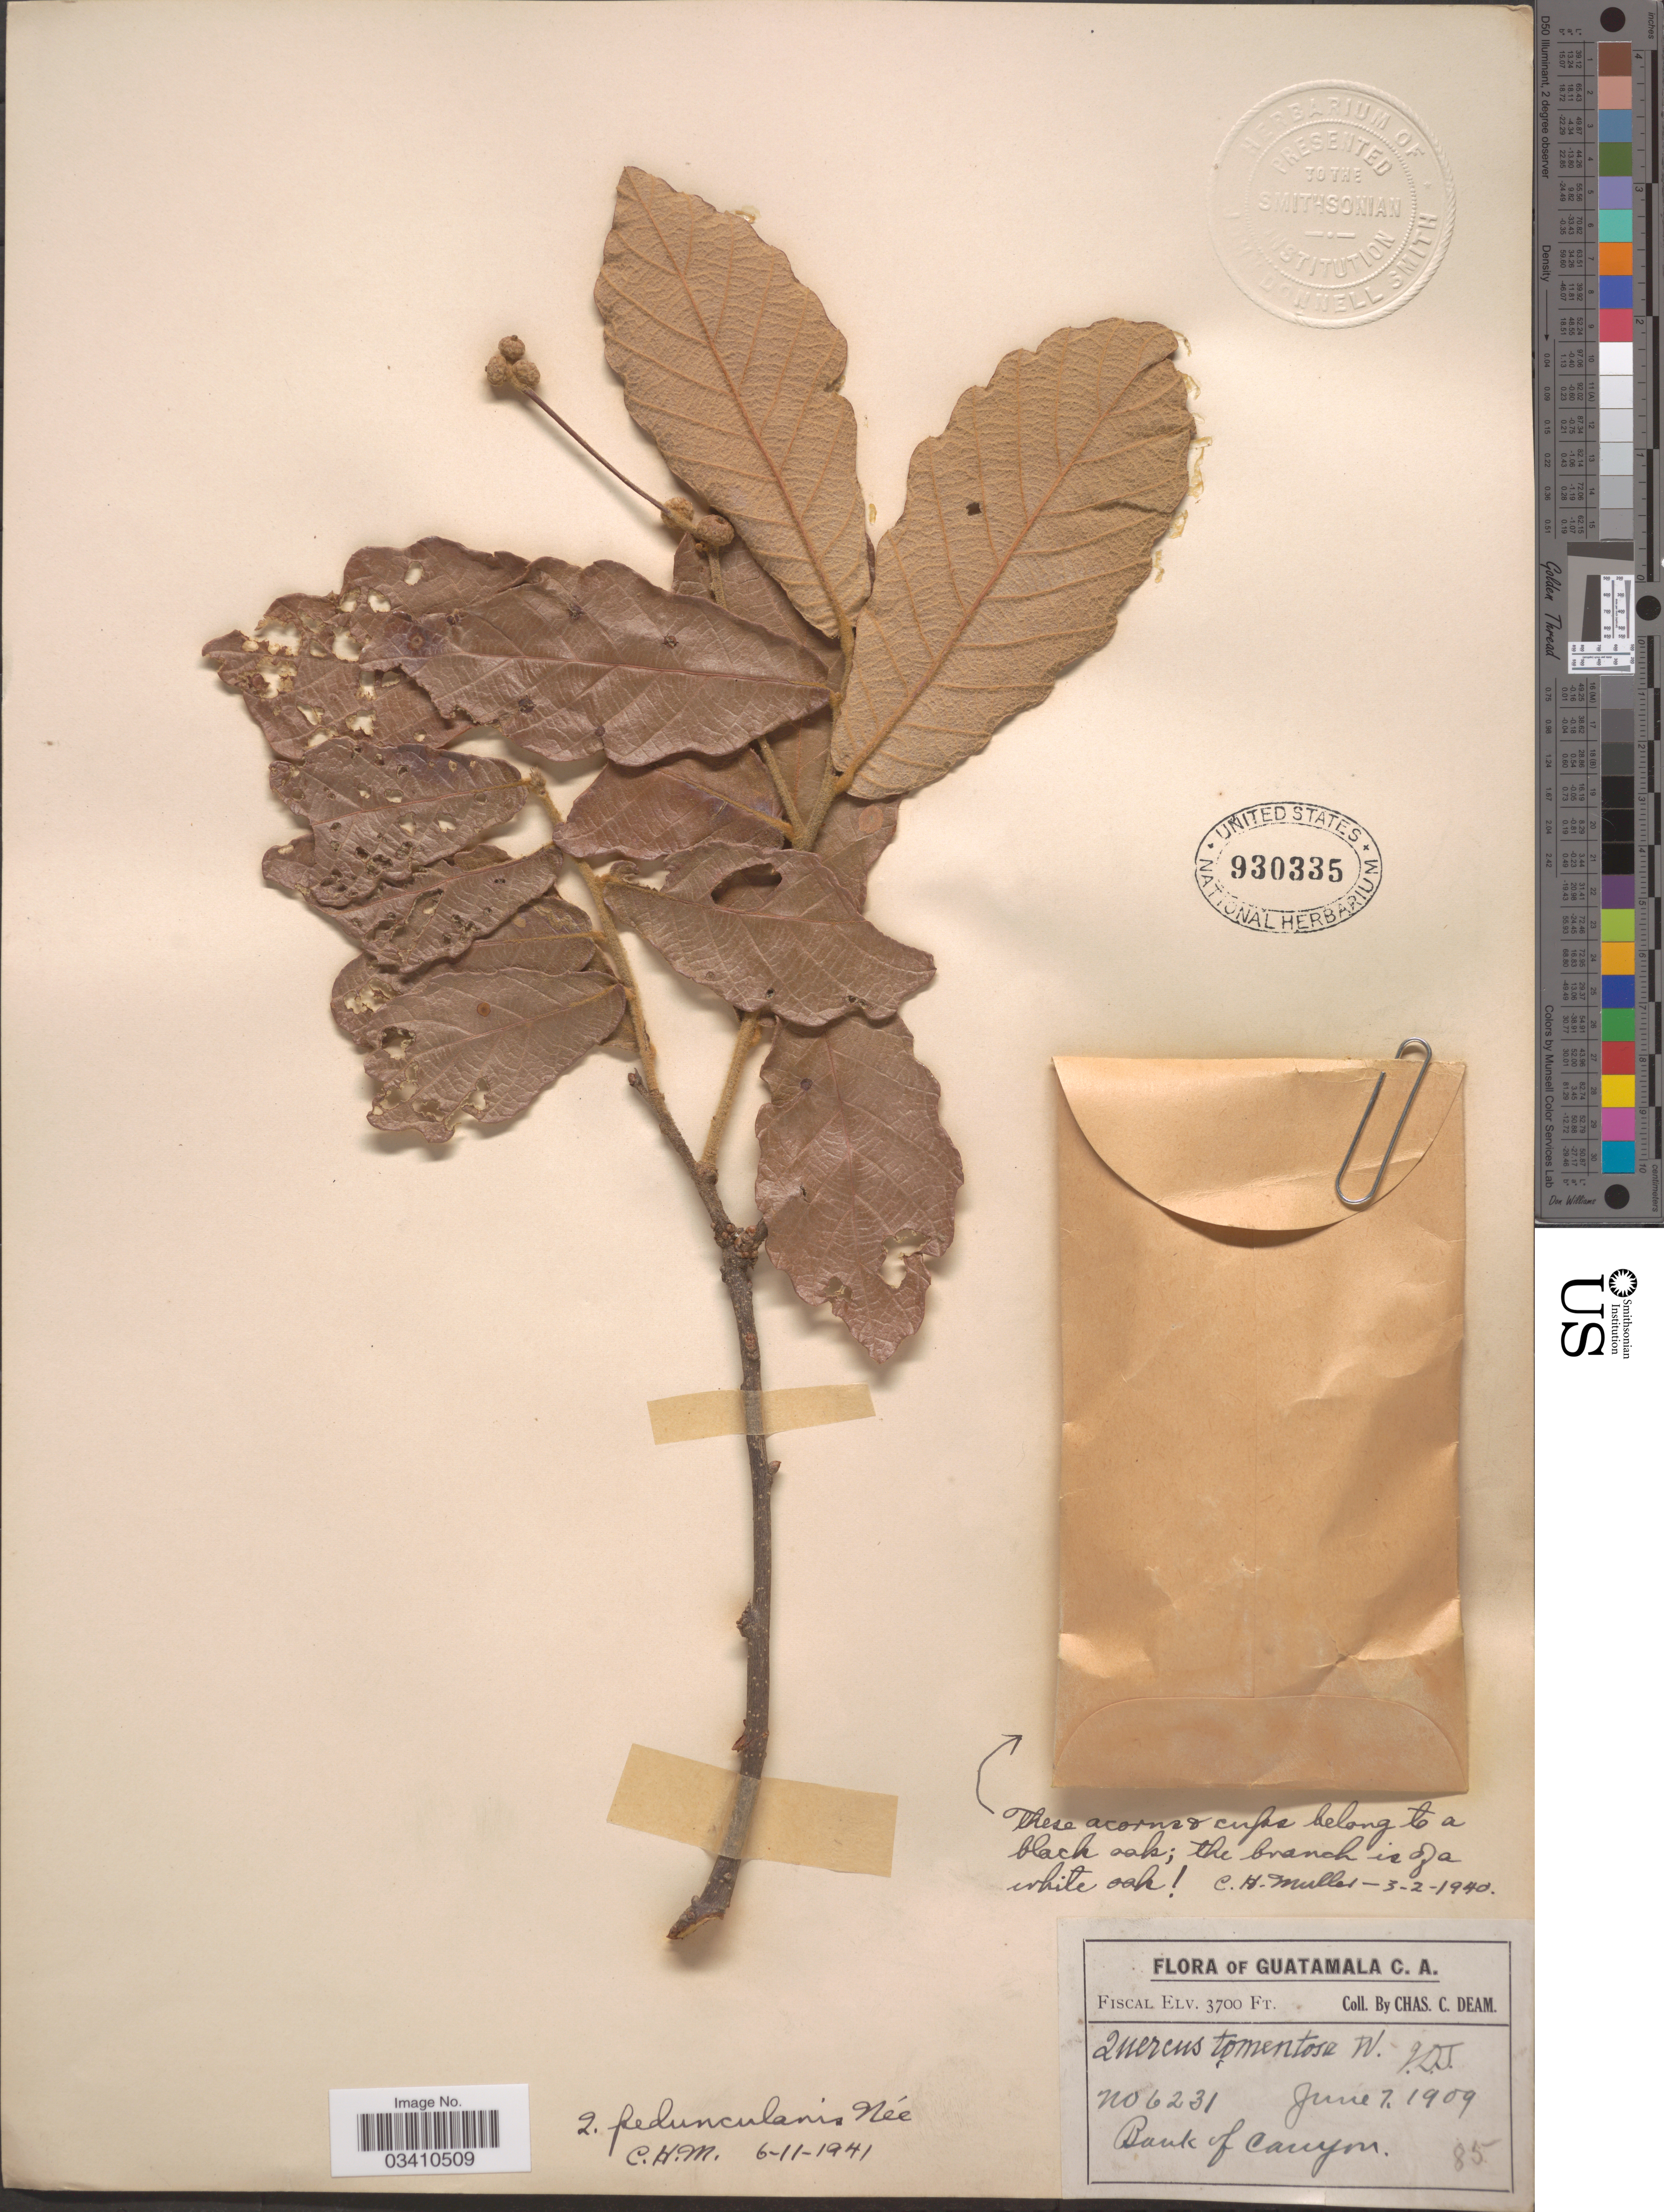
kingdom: Plantae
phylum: Tracheophyta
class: Magnoliopsida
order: Fagales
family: Fagaceae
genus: Quercus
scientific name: Quercus peduncularis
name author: Née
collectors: C. C. Deam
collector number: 6231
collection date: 1909-06-07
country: Guatemala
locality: Bank of Canyon. Fiscal.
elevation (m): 1128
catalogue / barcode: US 930335